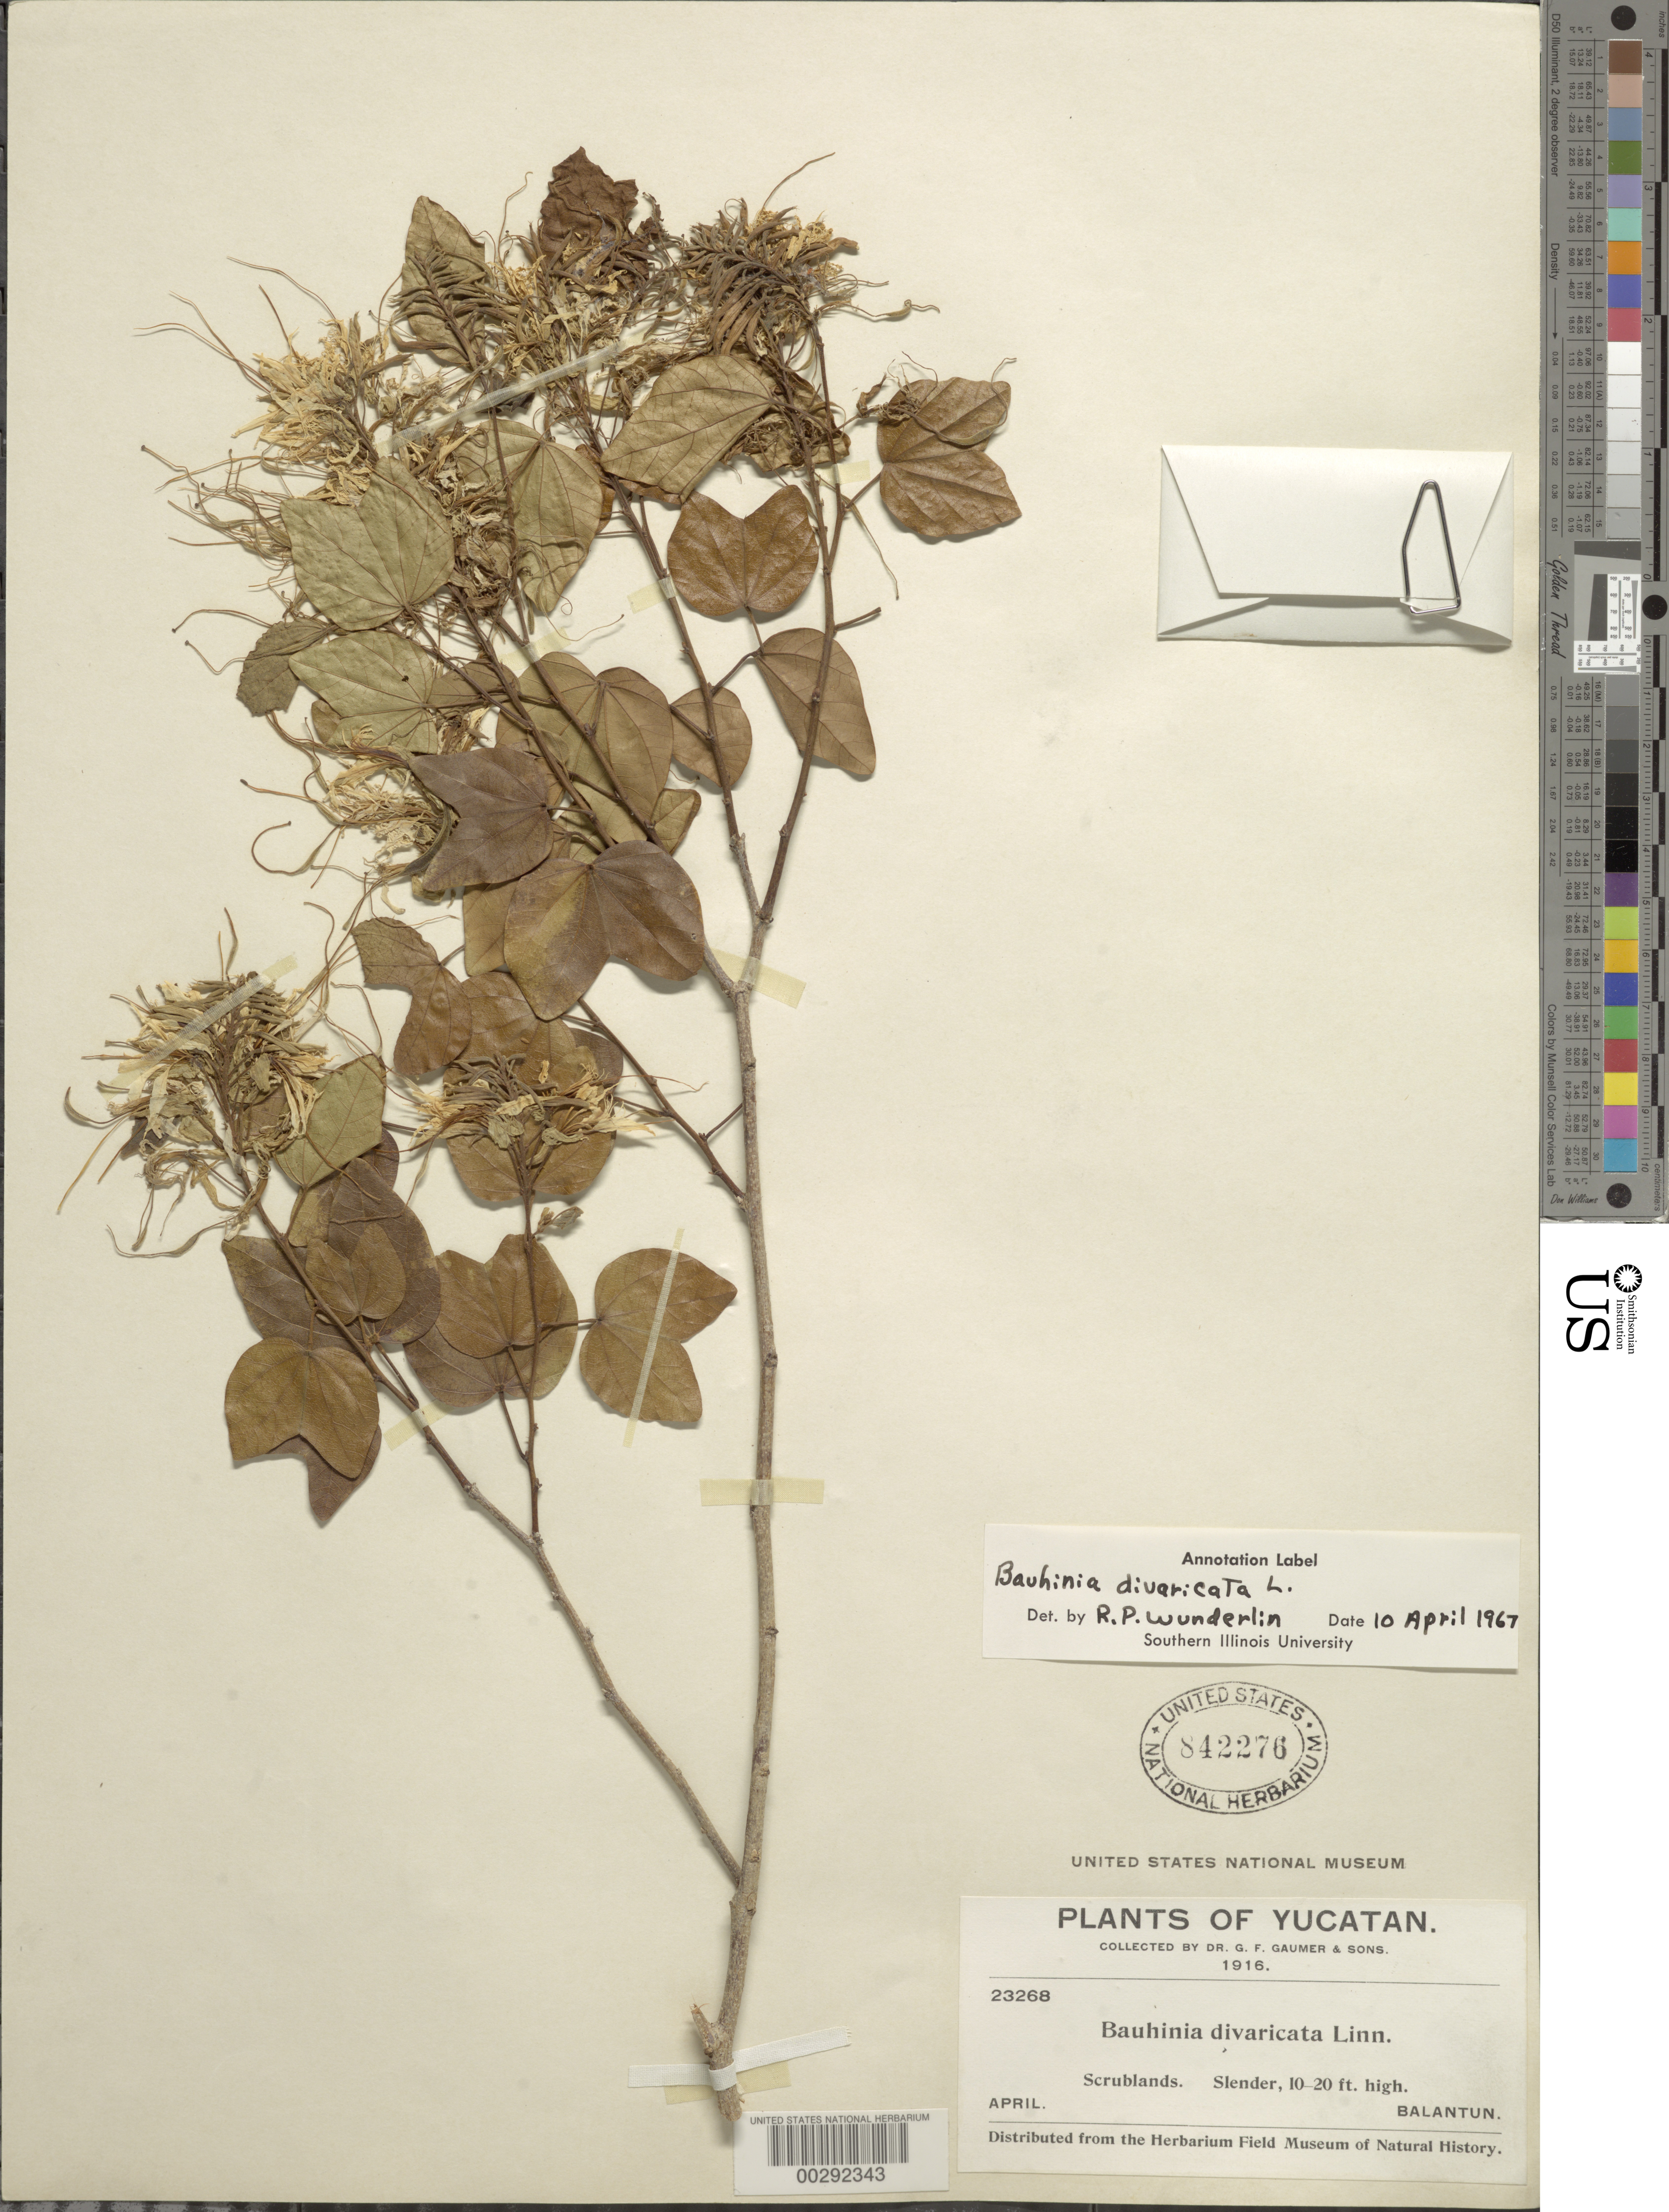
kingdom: Plantae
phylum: Tracheophyta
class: Magnoliopsida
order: Fabales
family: Fabaceae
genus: Bauhinia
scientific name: Bauhinia divaricata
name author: L.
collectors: G. F. Gaumer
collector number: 23268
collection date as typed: Apr 1916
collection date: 1916-04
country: Mexico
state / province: Yucatán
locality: Balantun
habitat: Scrublands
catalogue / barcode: US 842276